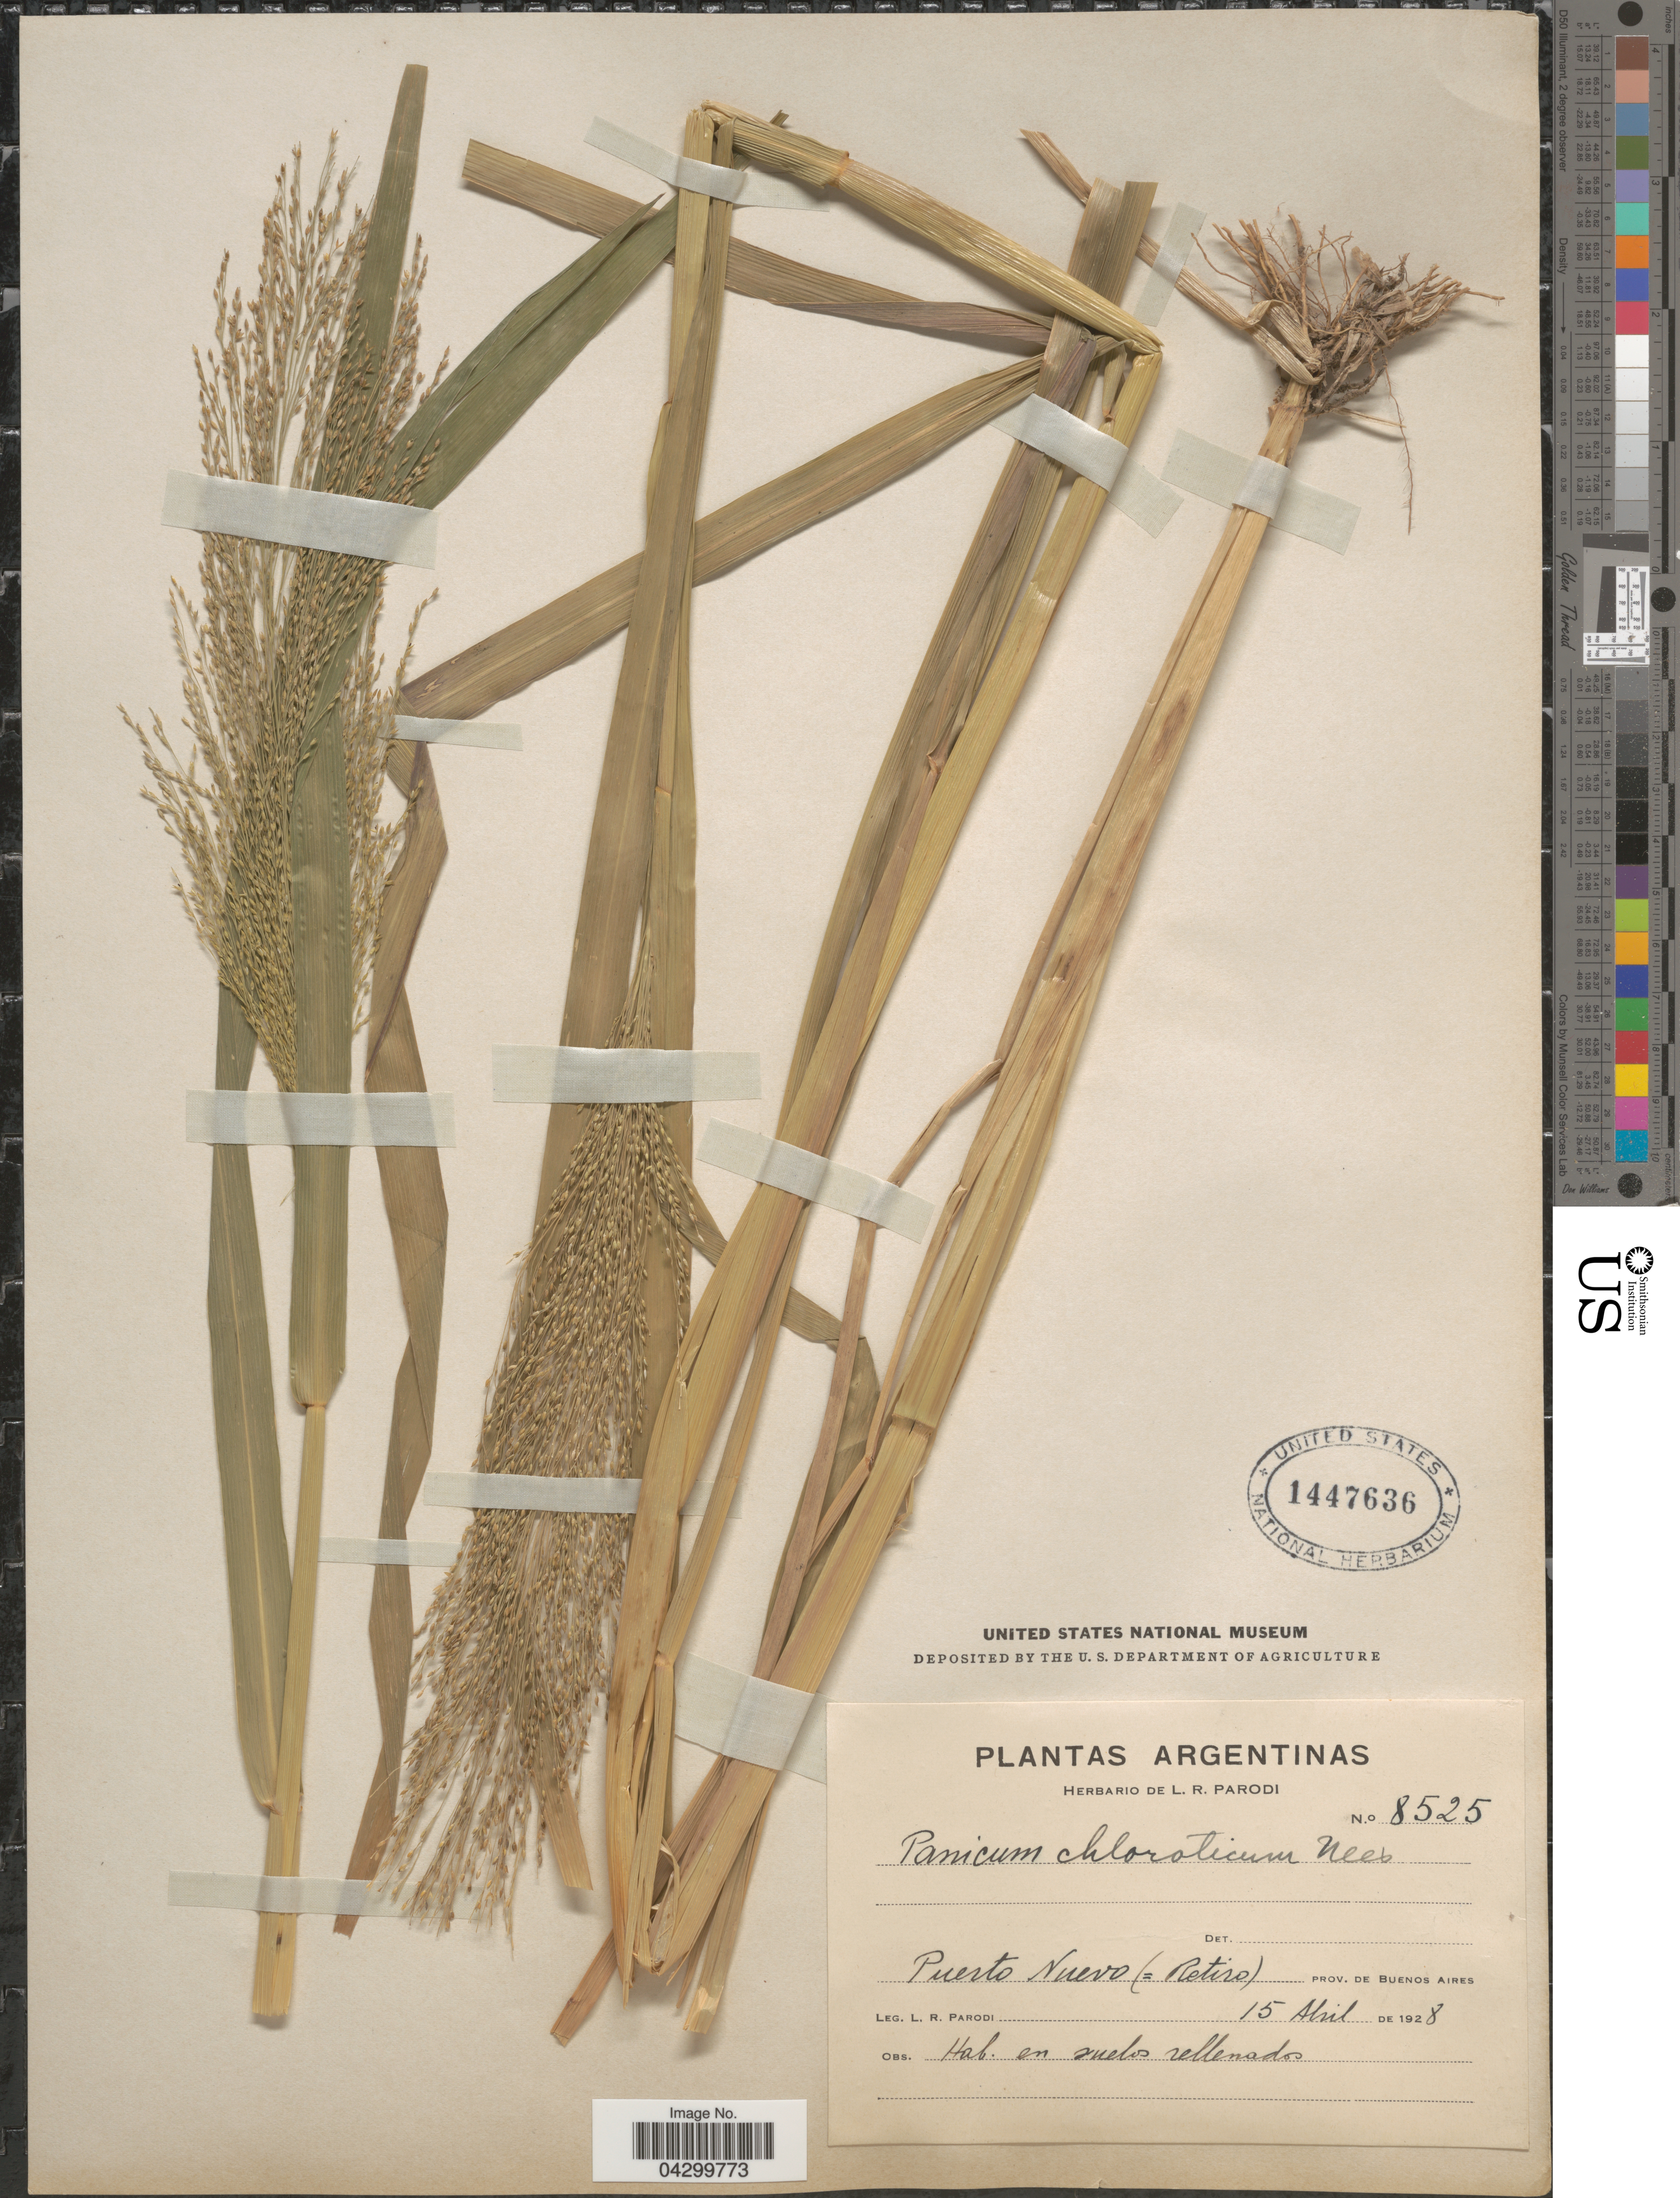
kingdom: Plantae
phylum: Tracheophyta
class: Liliopsida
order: Poales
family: Poaceae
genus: Panicum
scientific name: Panicum dichotomiflorum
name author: Michx.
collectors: L. R. Parodi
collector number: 8525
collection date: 1928-04-15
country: Argentina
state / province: Buenos Aires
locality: Puerto Nuevo (=Retiro).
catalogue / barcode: US 1447636